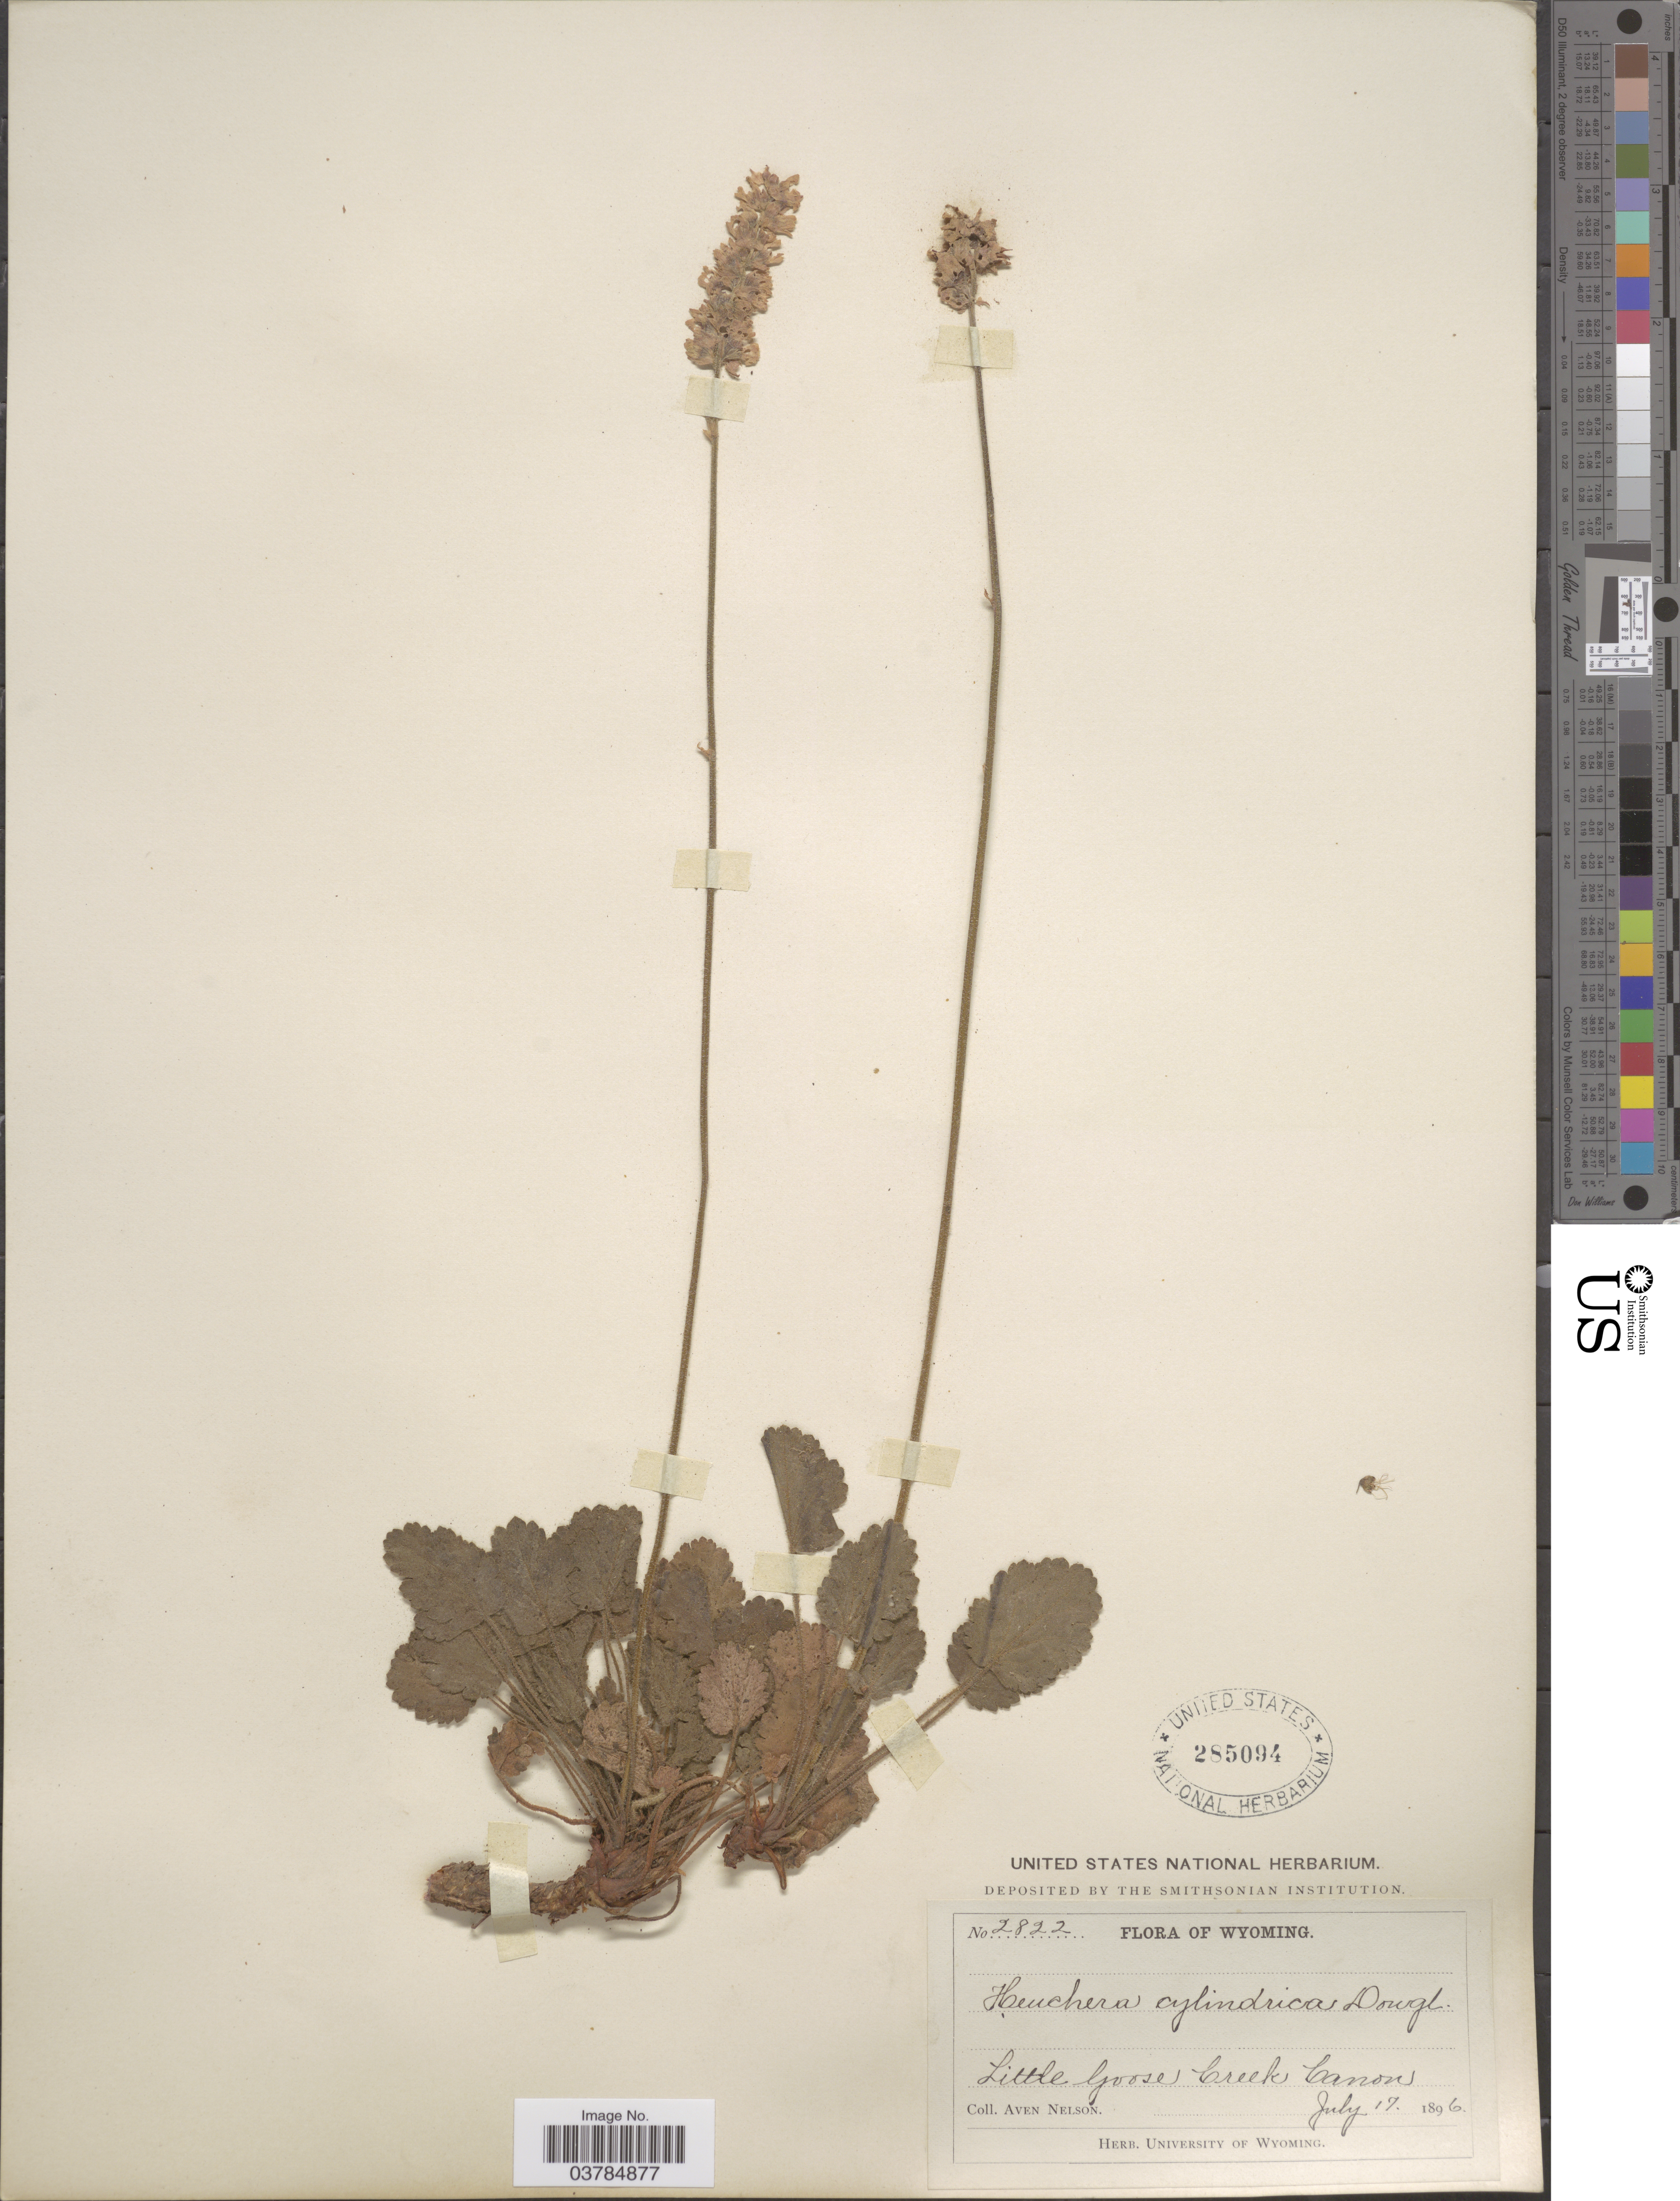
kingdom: Plantae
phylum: Tracheophyta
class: Magnoliopsida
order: Saxifragales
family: Saxifragaceae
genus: Heuchera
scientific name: Heuchera ovalifolia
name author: Torr. & A. Gray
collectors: A. Nelson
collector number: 2822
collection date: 1896-07-17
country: United States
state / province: Wyoming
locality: Little Goose Creek Canon.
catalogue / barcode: US 285094